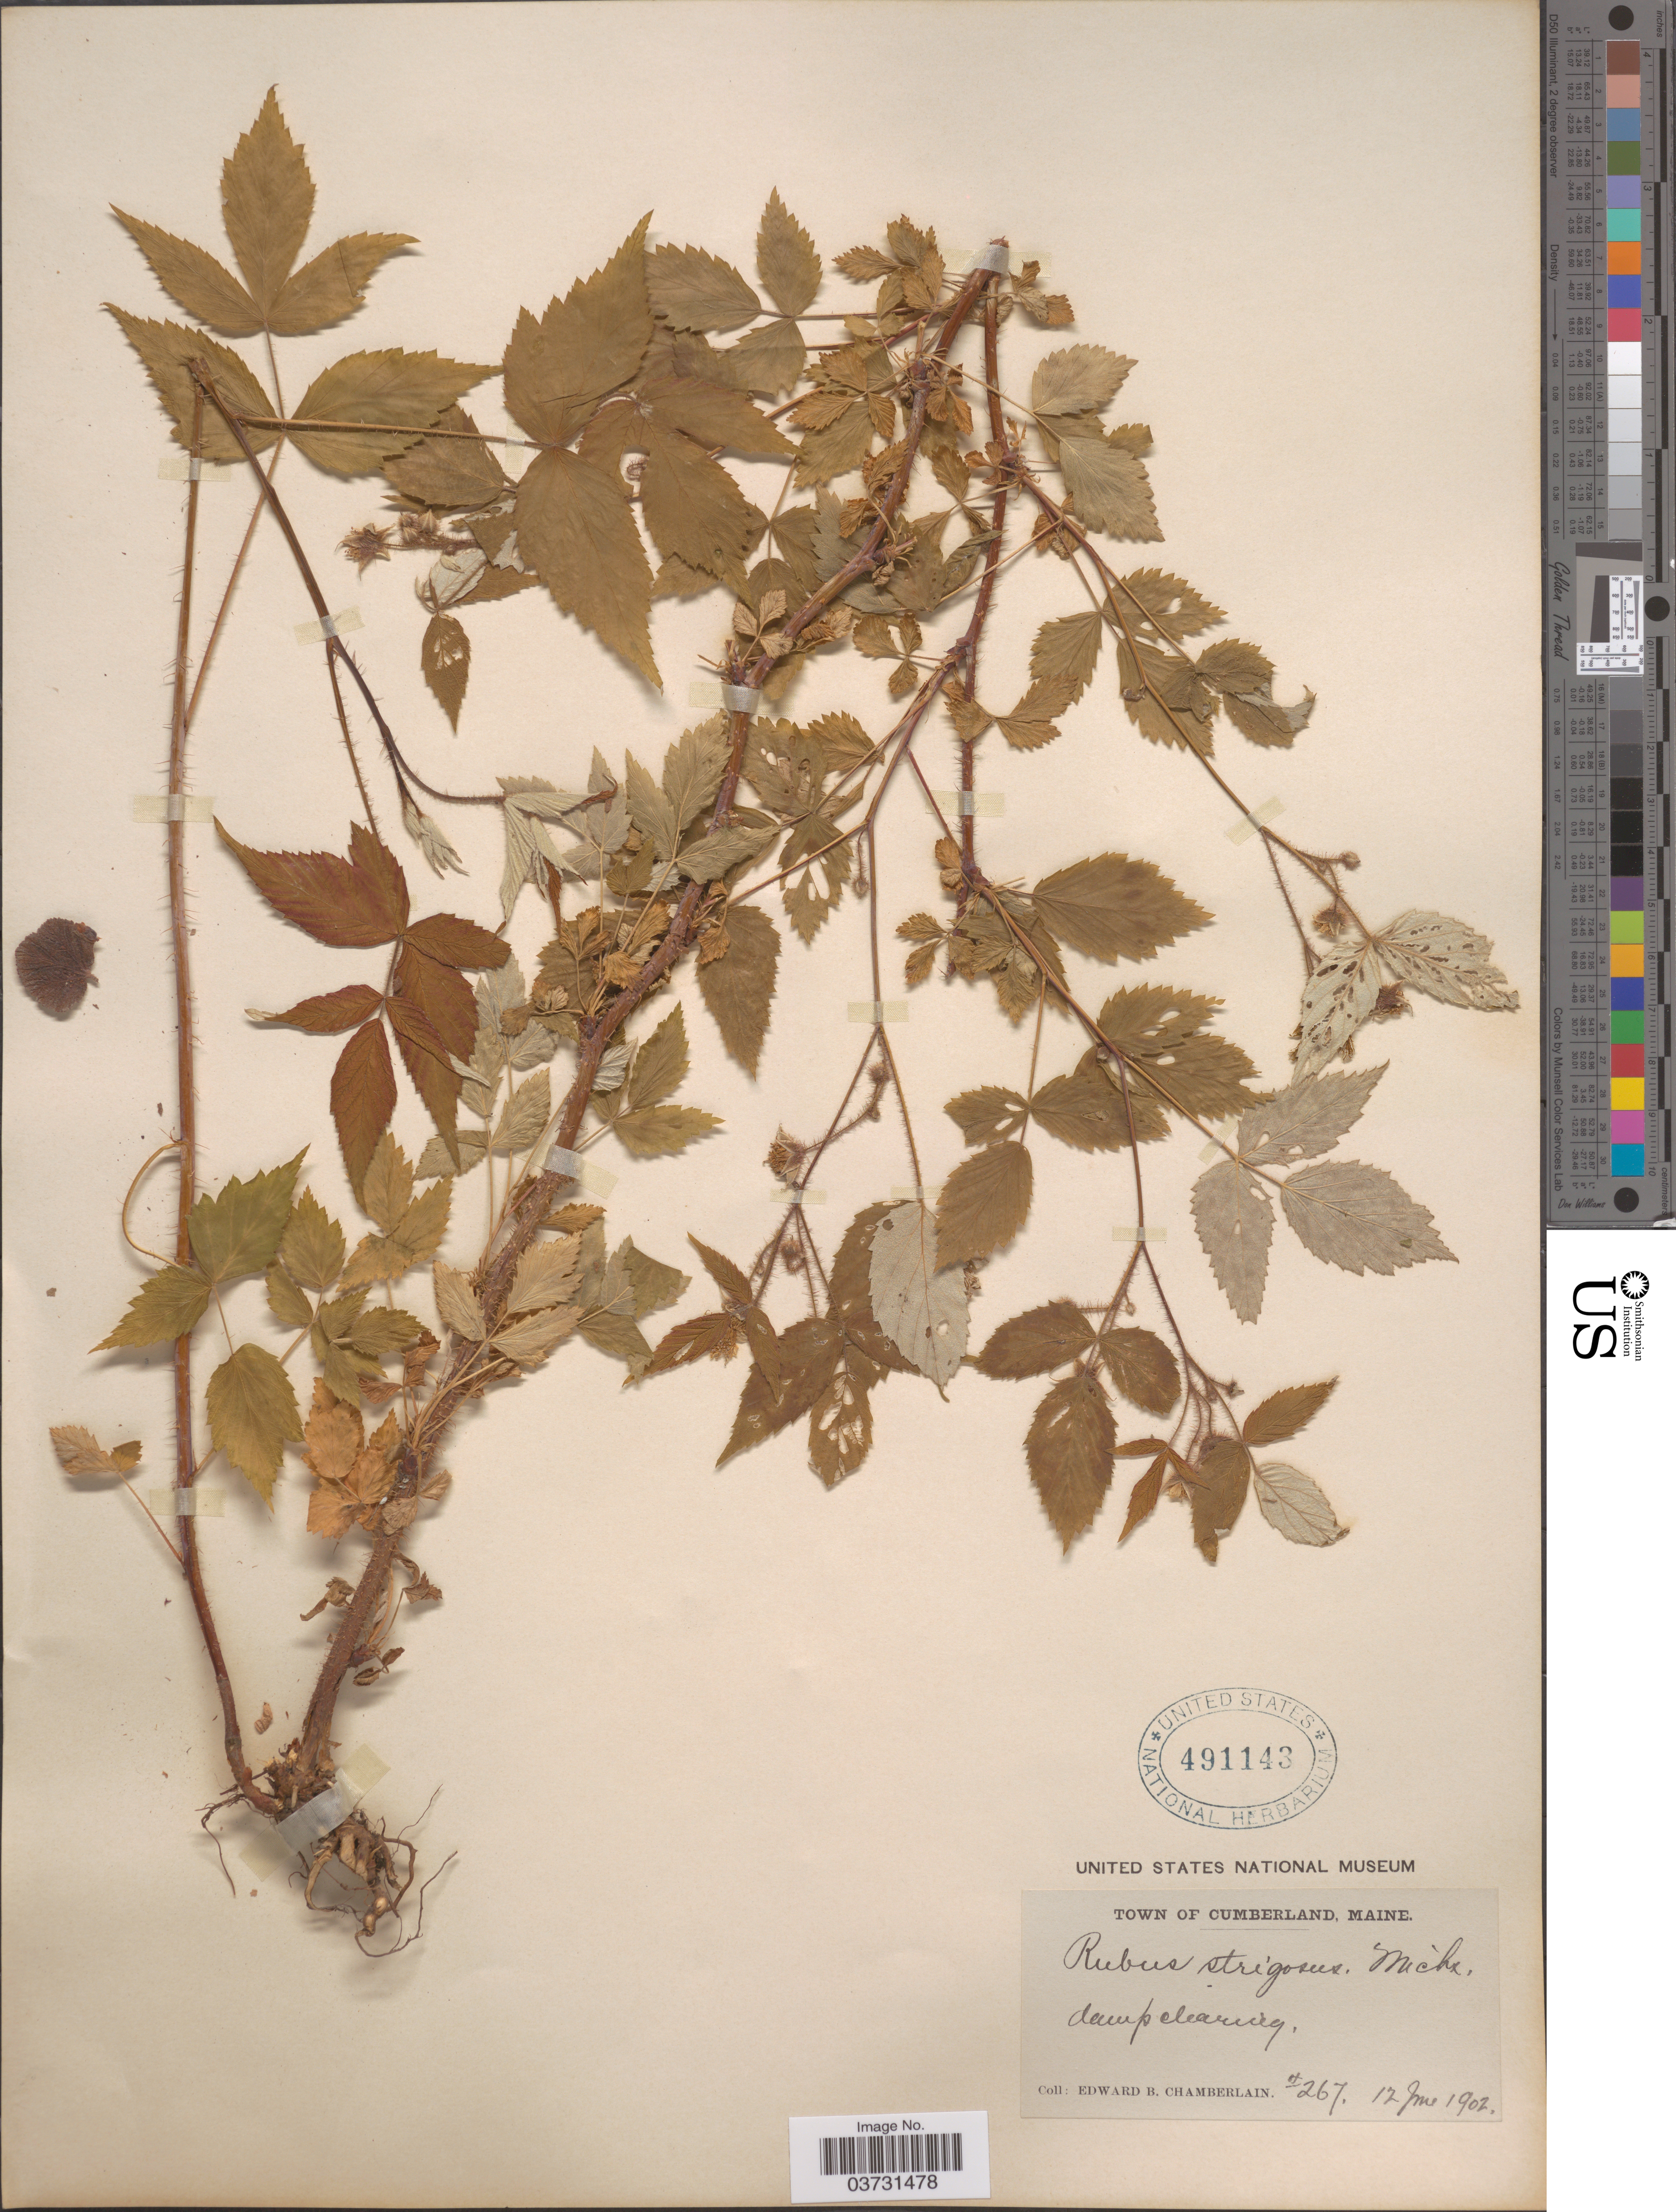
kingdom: Plantae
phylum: Tracheophyta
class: Magnoliopsida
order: Rosales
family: Rosaceae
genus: Rubus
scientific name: Rubus strigosus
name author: Michx.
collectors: E. Chamberlain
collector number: H267*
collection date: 1902-06-12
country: United States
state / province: Maine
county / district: Cumberland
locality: Cumberland.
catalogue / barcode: US 491143